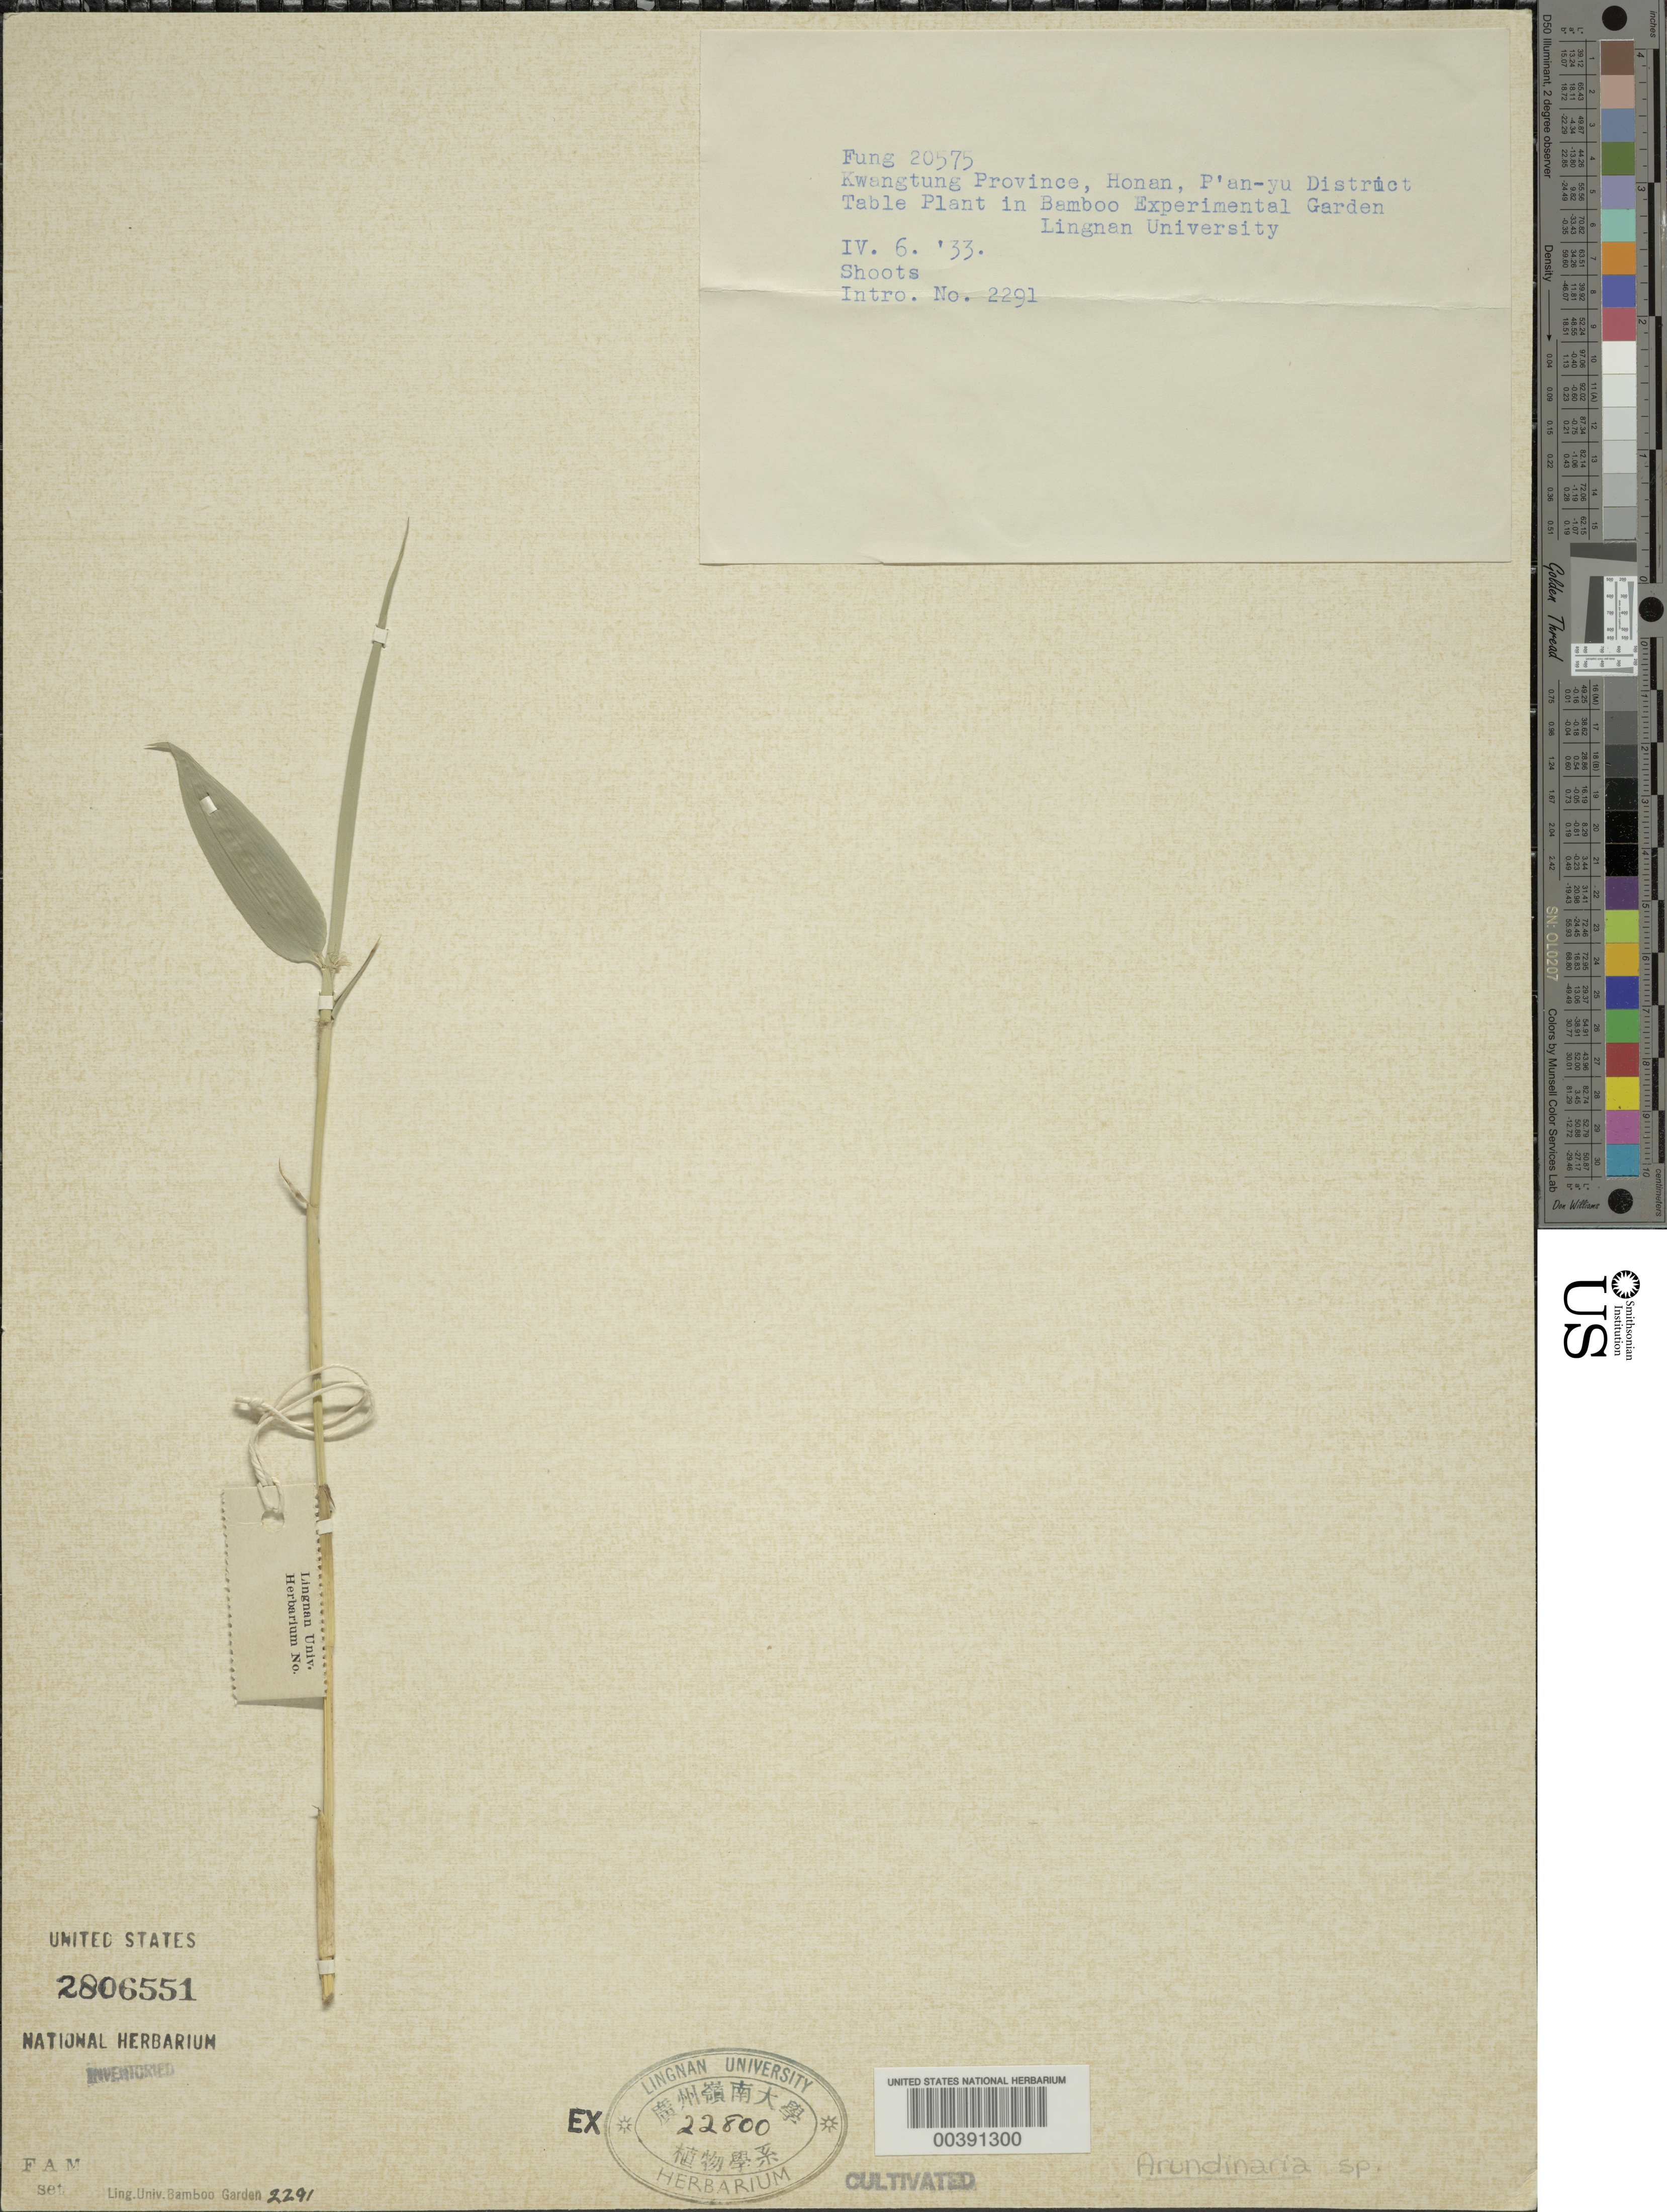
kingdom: Plantae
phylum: Tracheophyta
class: Liliopsida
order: Poales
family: Poaceae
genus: Arundinaria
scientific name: Arundinaria sp.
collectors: H. L. Fung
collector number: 20575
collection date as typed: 06 Apr 1933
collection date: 1933-04-06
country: China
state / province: Guangdong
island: Honam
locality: Lingnan univ. bg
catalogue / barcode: US 2806551